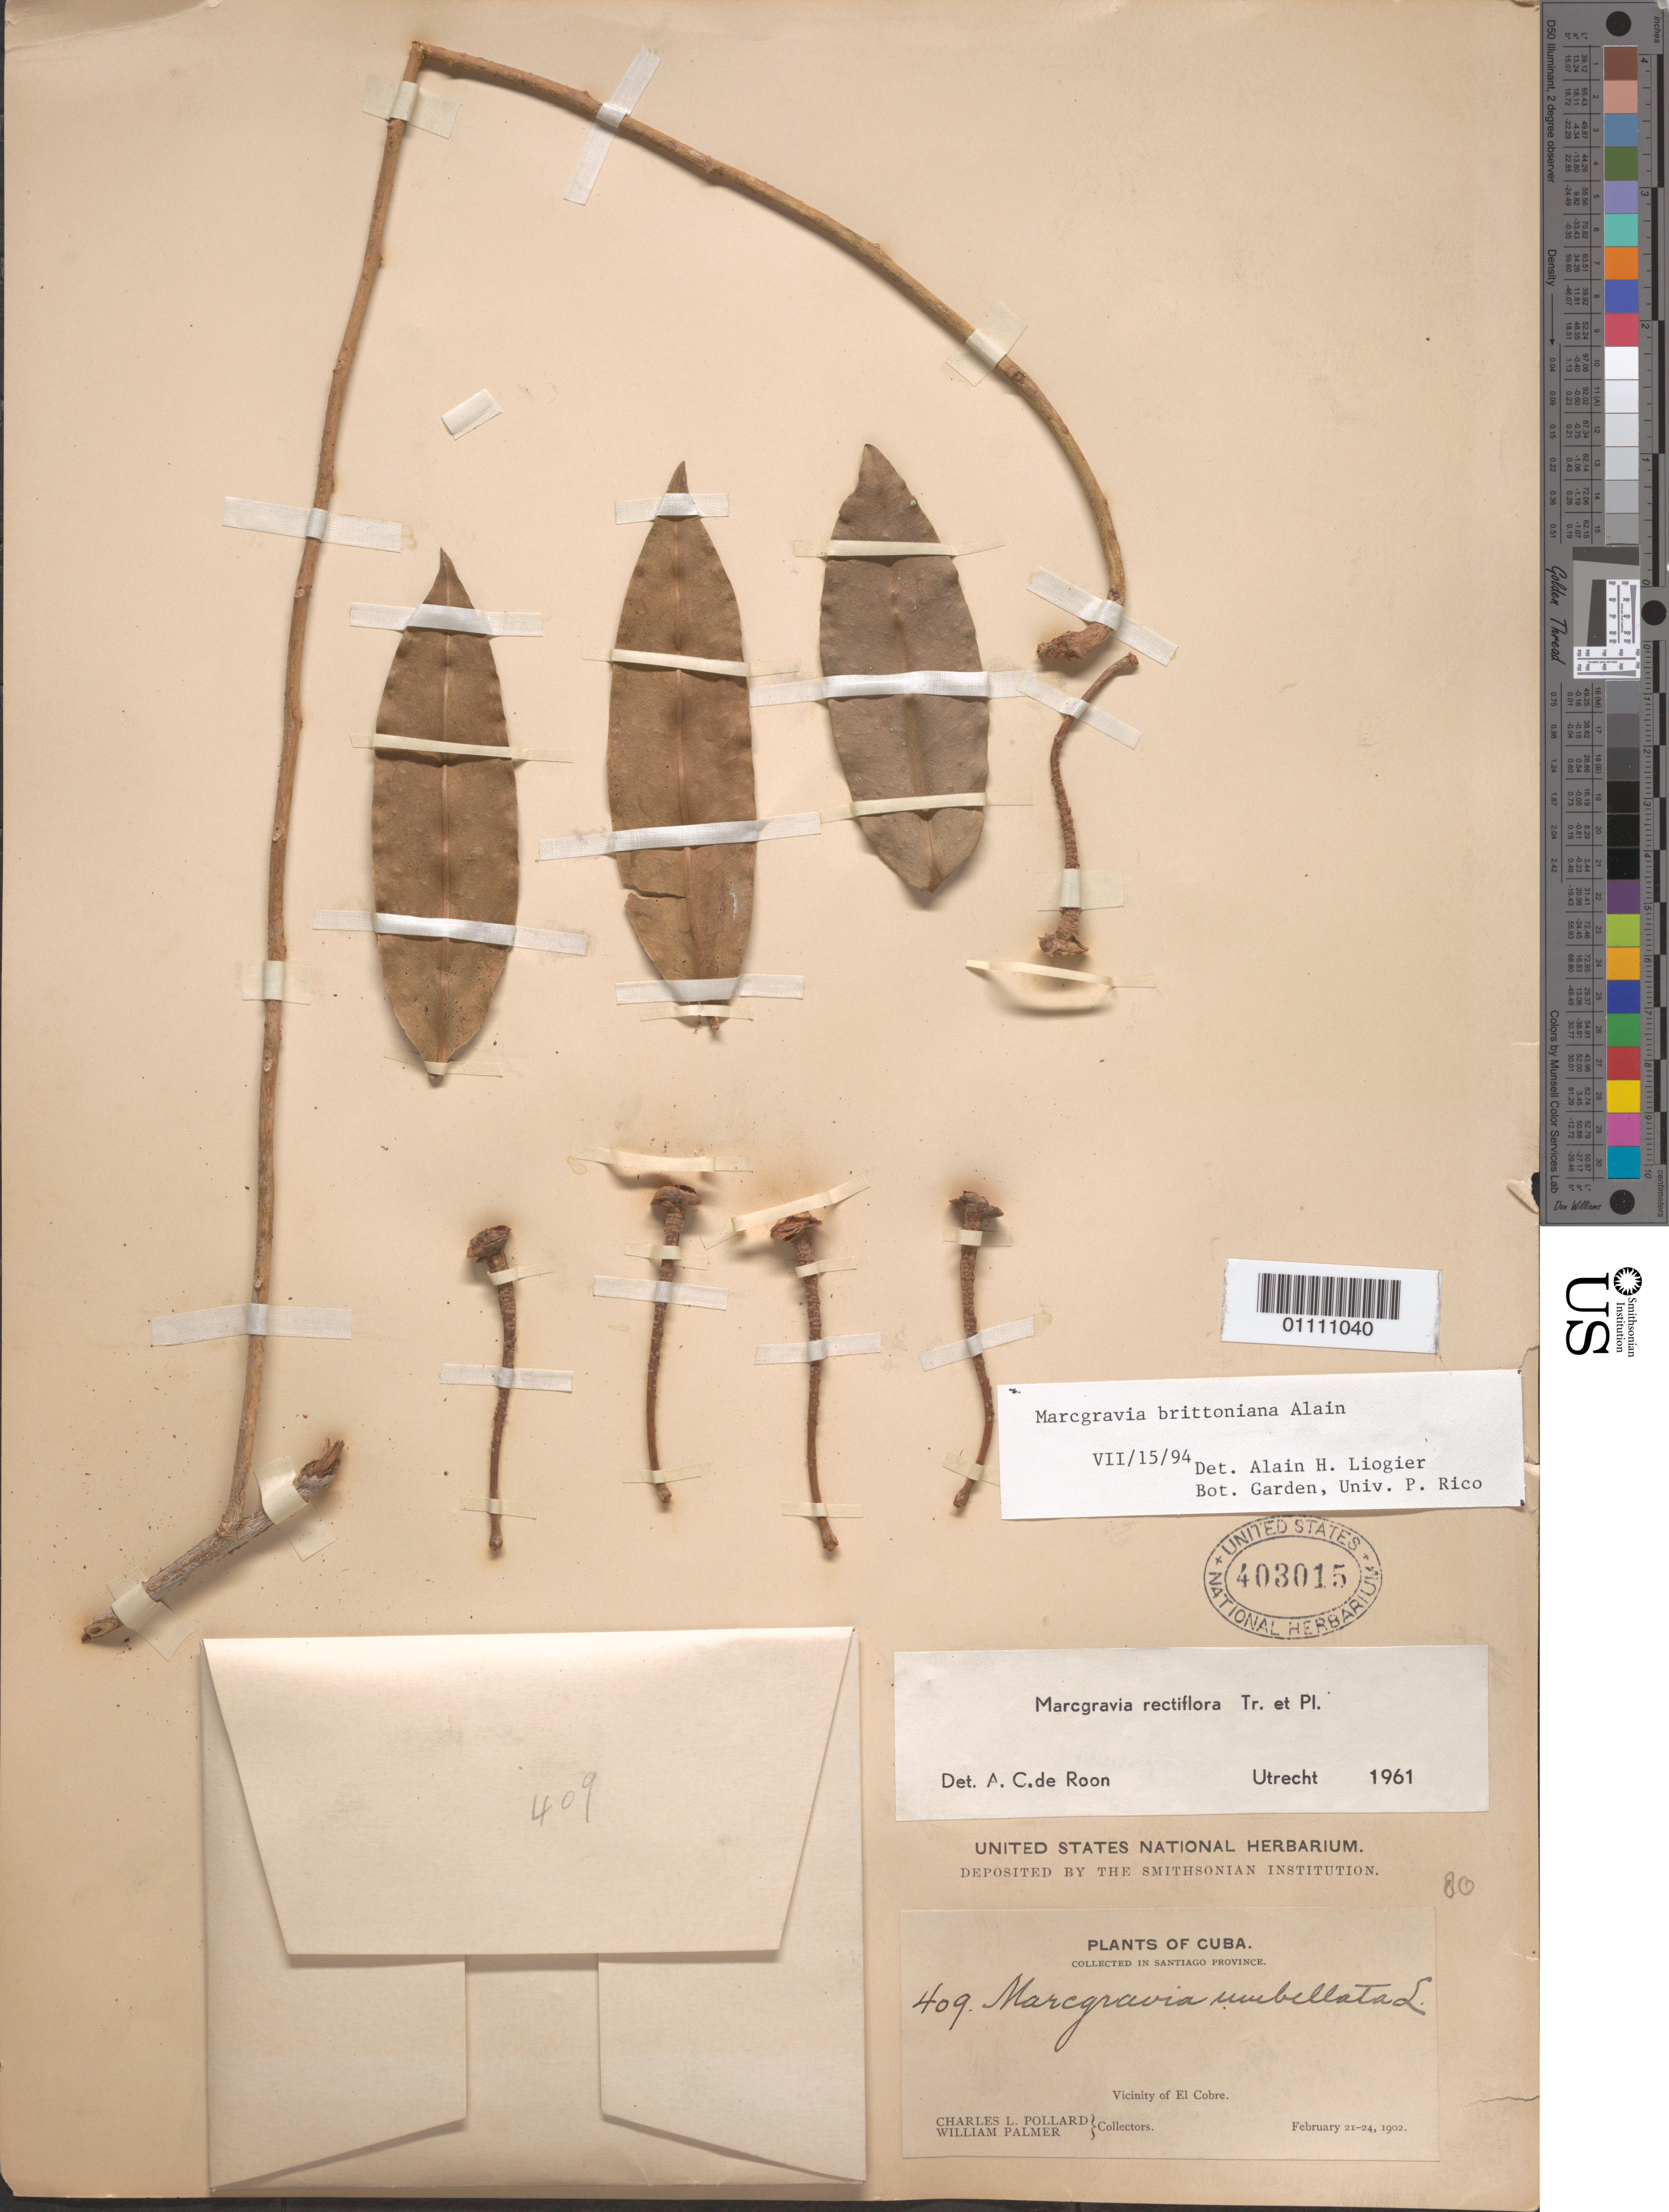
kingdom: Plantae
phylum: Tracheophyta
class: Magnoliopsida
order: Ericales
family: Marcgraviaceae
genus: Marcgravia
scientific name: Marcgravia brittoniana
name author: Alain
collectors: C. L. Pollard & W. Palmer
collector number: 409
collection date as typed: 21 Feb 1902 to 24 Feb 1902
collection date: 1902-02-21/1902-02-24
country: Cuba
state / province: Santiago de Cuba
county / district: El Cobre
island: Cuba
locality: in the vicinity of El Cobre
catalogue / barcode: US 403015